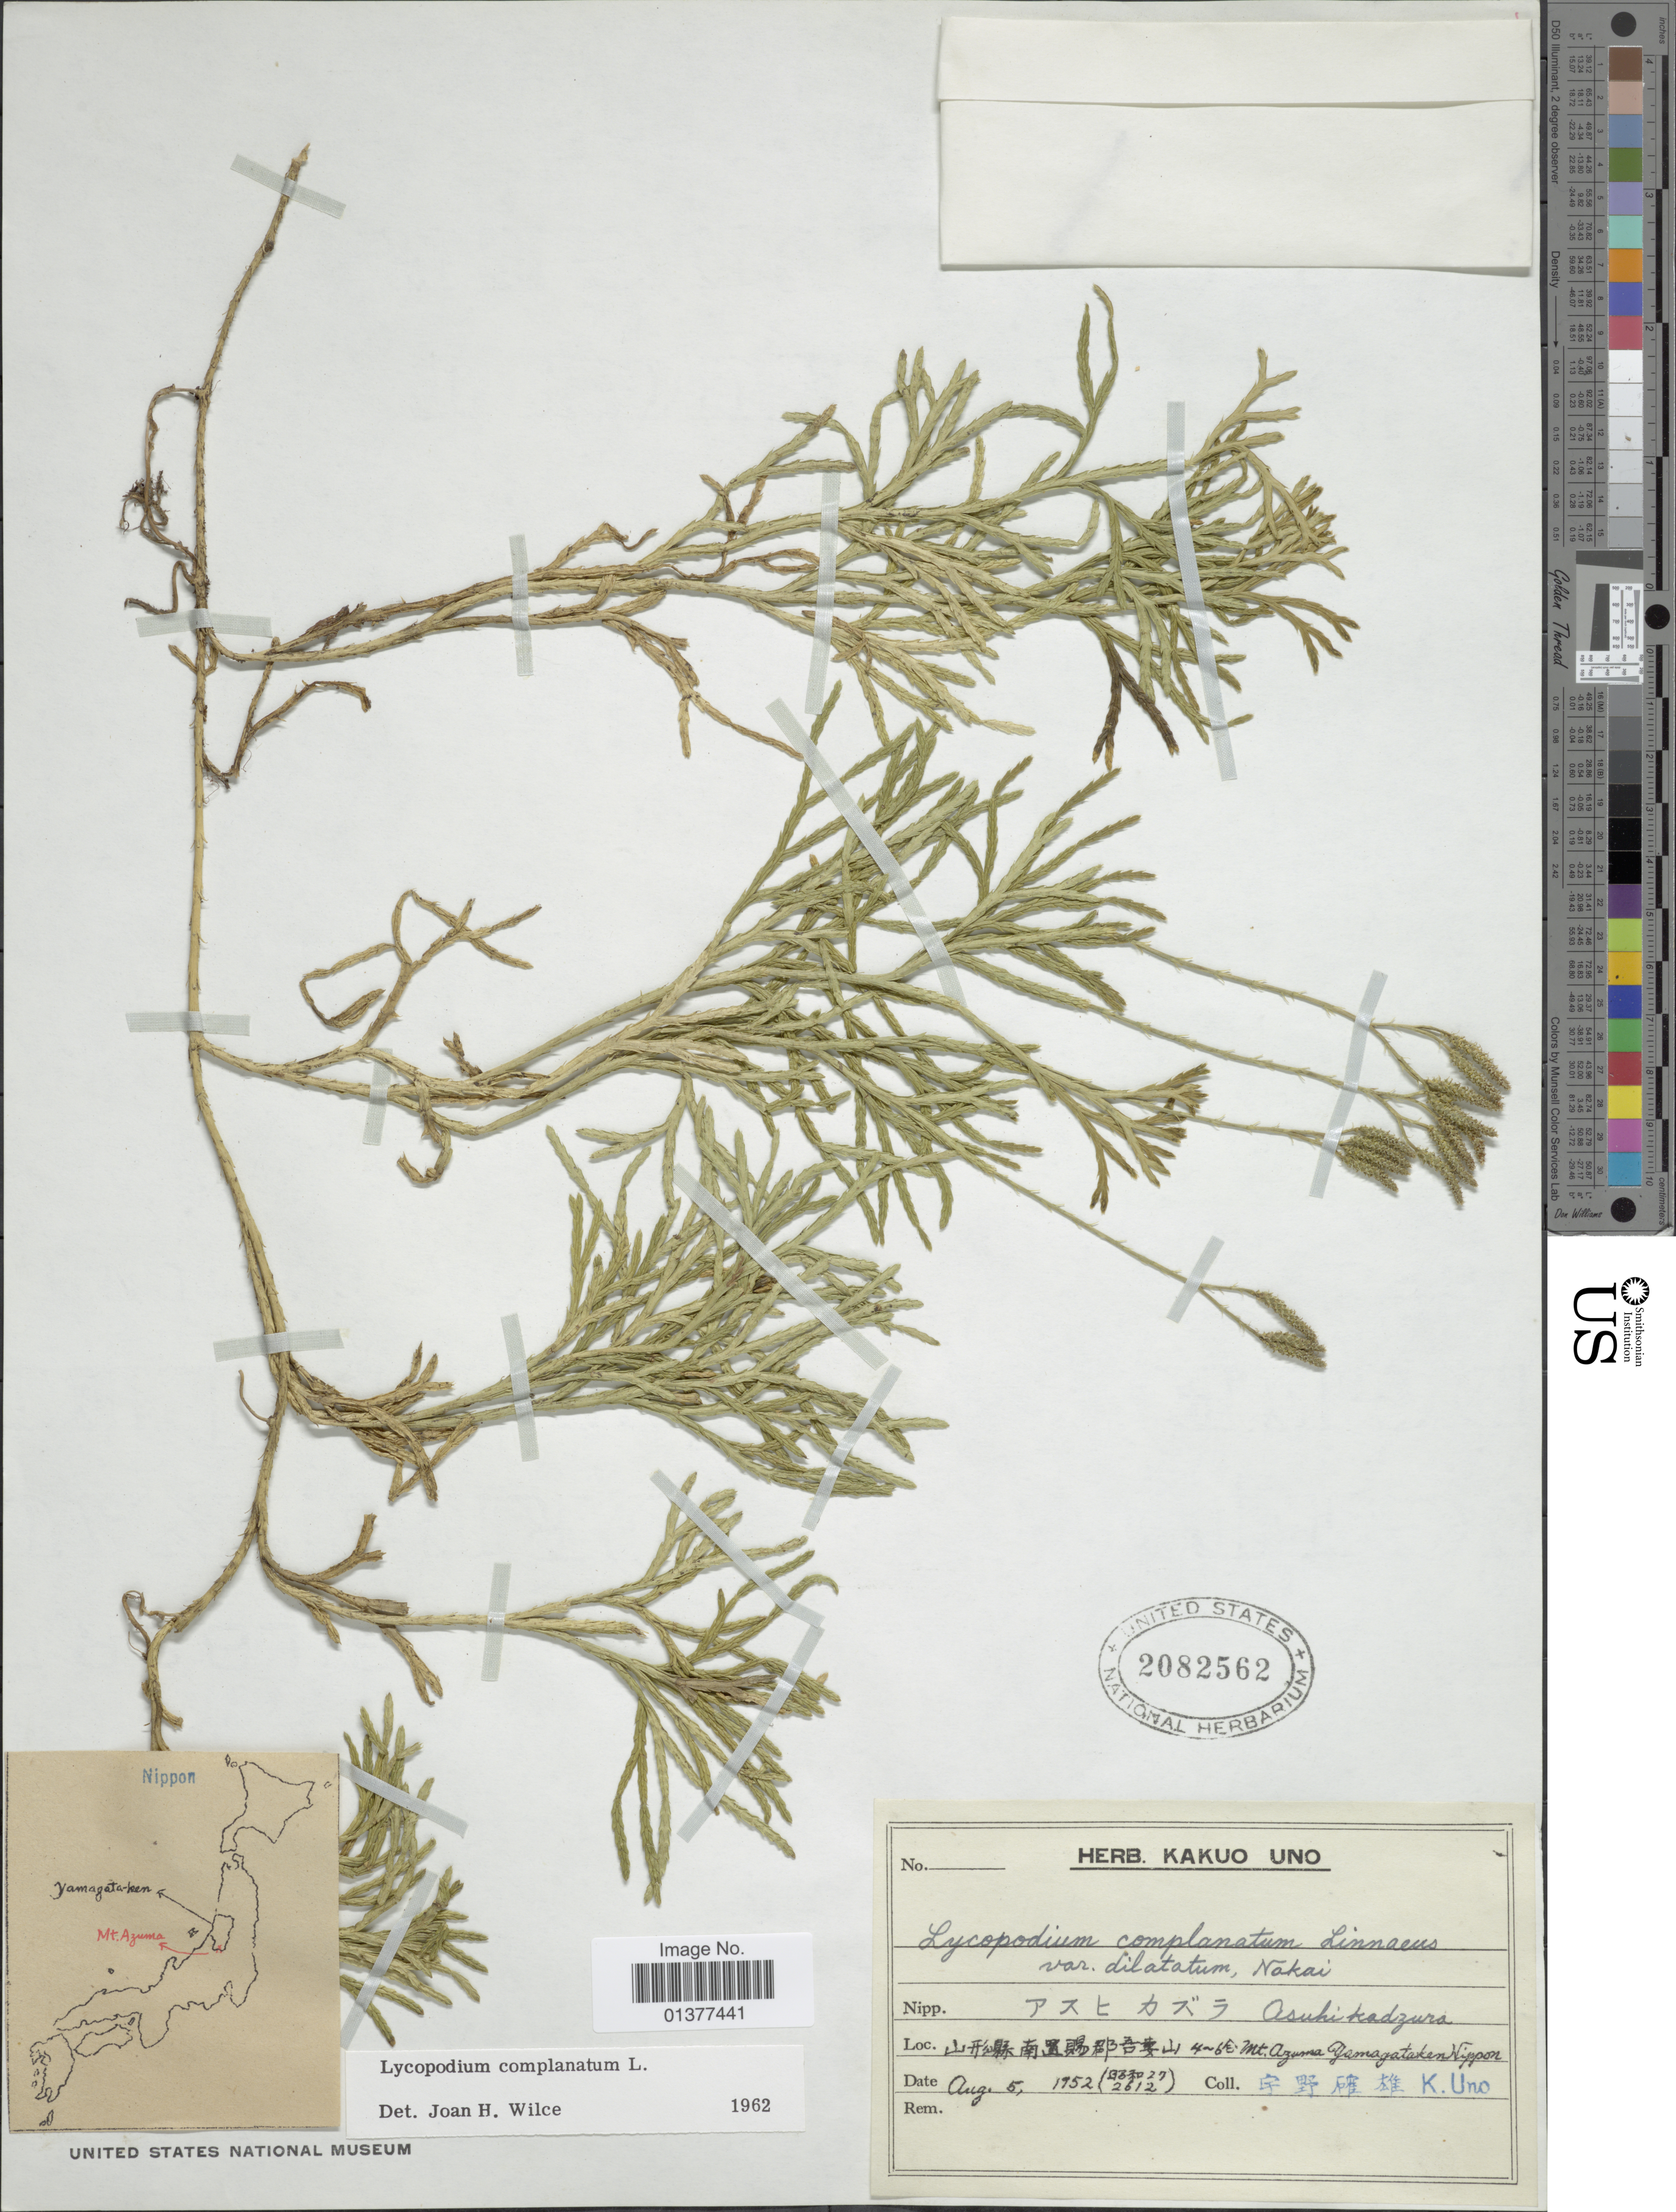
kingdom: Plantae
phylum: Tracheophyta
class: Lycopodiopsida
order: Lycopodiales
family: Lycopodiaceae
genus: Diphasiastrum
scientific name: Diphasiastrum complanatum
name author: (L.) Holub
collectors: K. Uno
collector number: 2612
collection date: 1952-08-05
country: Japan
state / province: Yamagata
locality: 4-6km Mt. Azuma Yamagata-ken Nippon.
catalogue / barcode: US 2082562